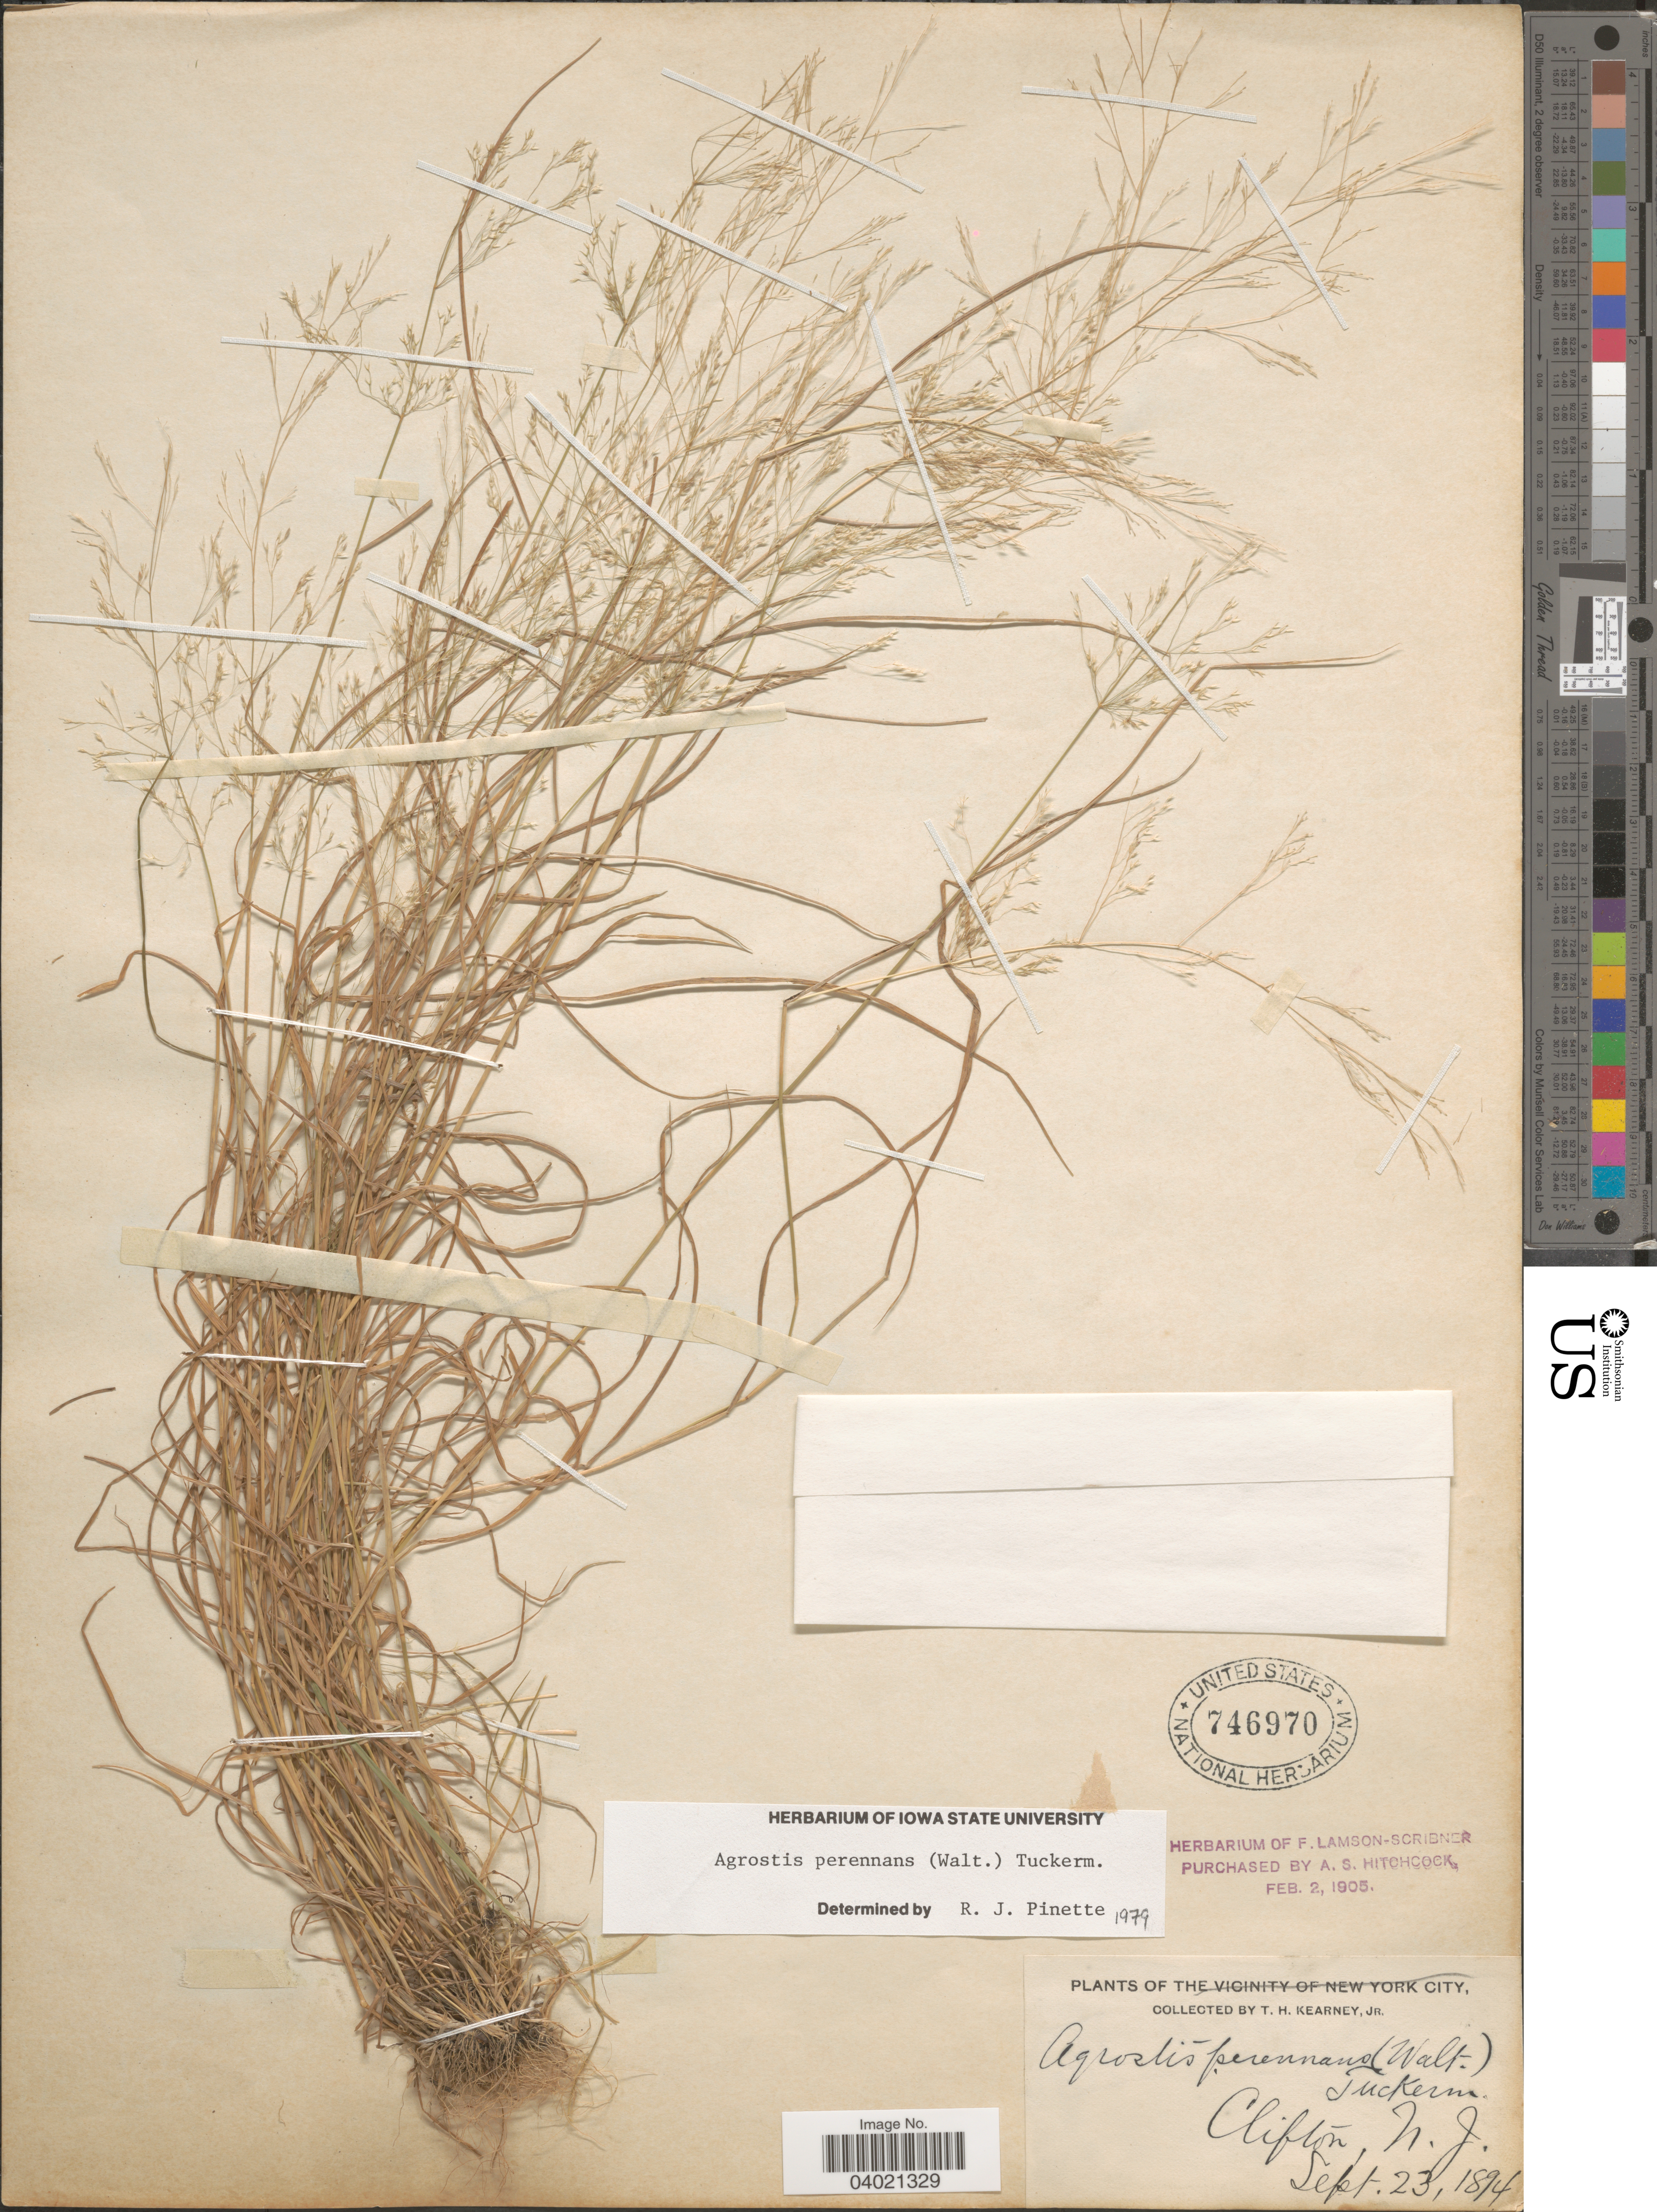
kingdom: Plantae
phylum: Tracheophyta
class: Liliopsida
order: Poales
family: Poaceae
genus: Agrostis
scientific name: Agrostis perennans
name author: (Walter) Tuck.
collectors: T. H. Kearney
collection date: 1894-09-23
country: United States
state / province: New Jersey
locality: Clifton.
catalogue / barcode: US 746970